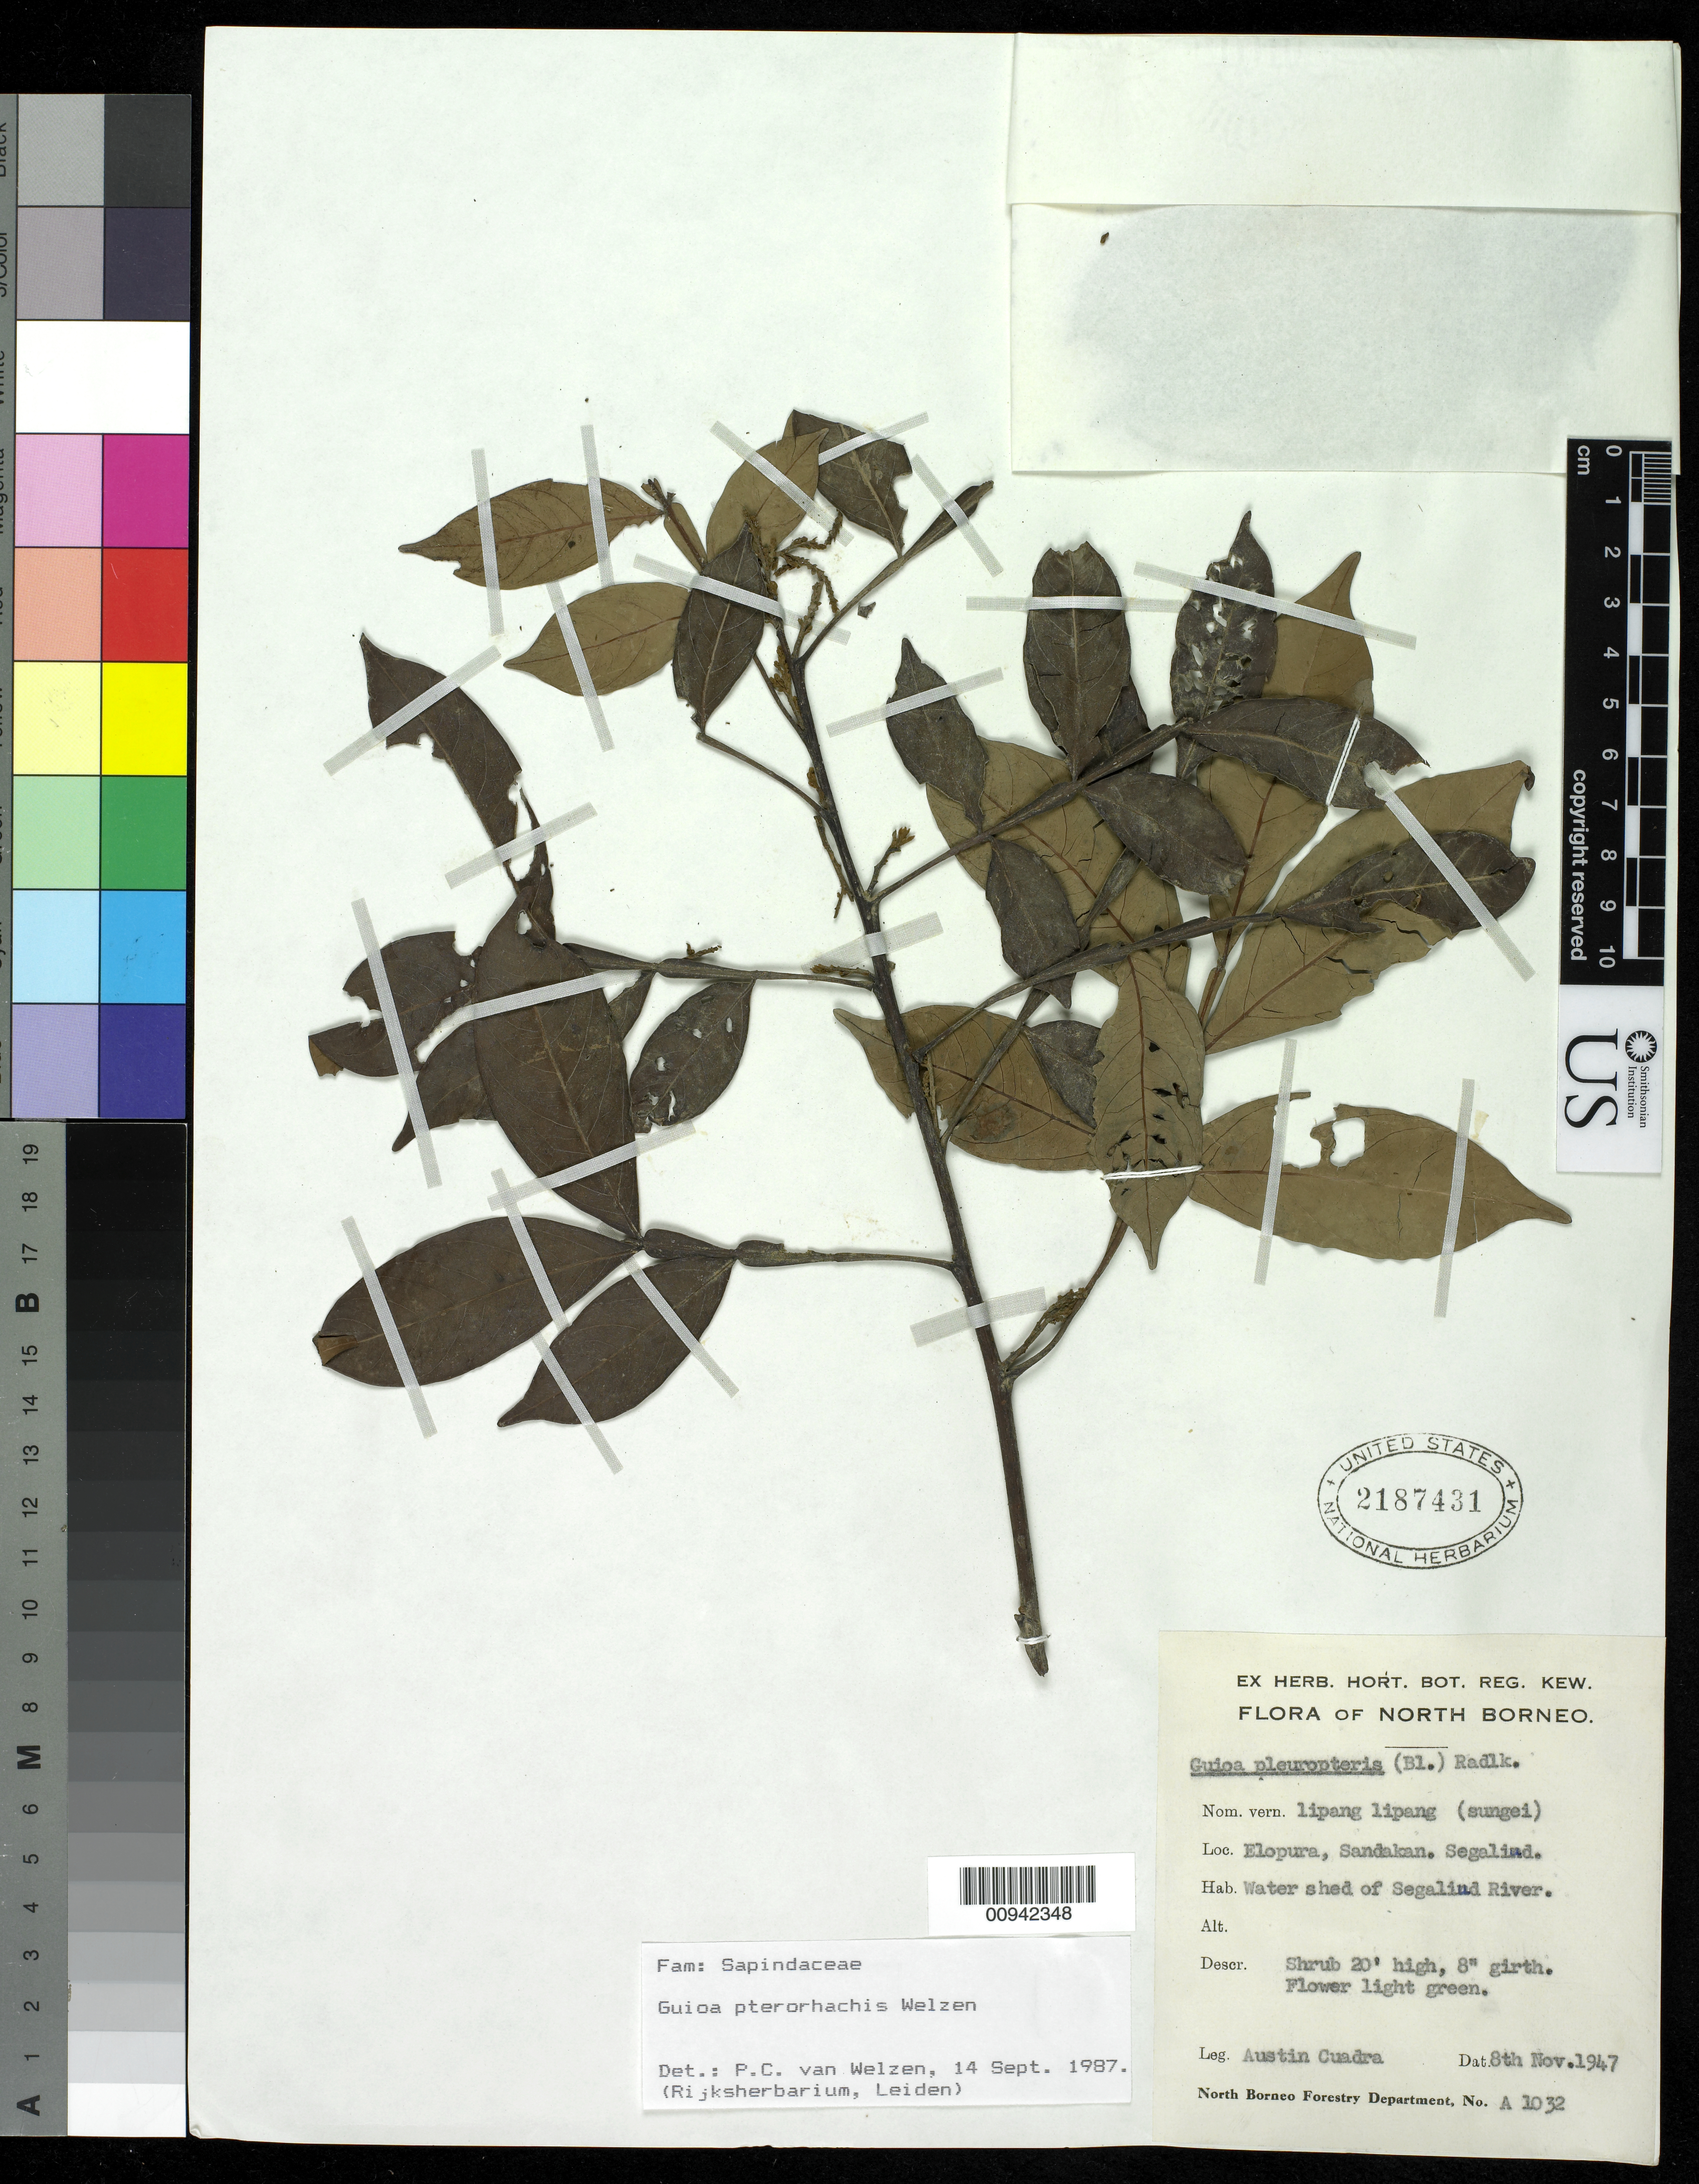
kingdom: Plantae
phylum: Tracheophyta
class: Magnoliopsida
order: Sapindales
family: Sapindaceae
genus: Guioa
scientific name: Guioa pterorhachis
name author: Welzen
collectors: A. Cuadra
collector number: A 1032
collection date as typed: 1947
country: Malaysia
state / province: Sabah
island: Borneo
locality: Elopura, Sandakan, Segaliud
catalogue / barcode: US 2187431